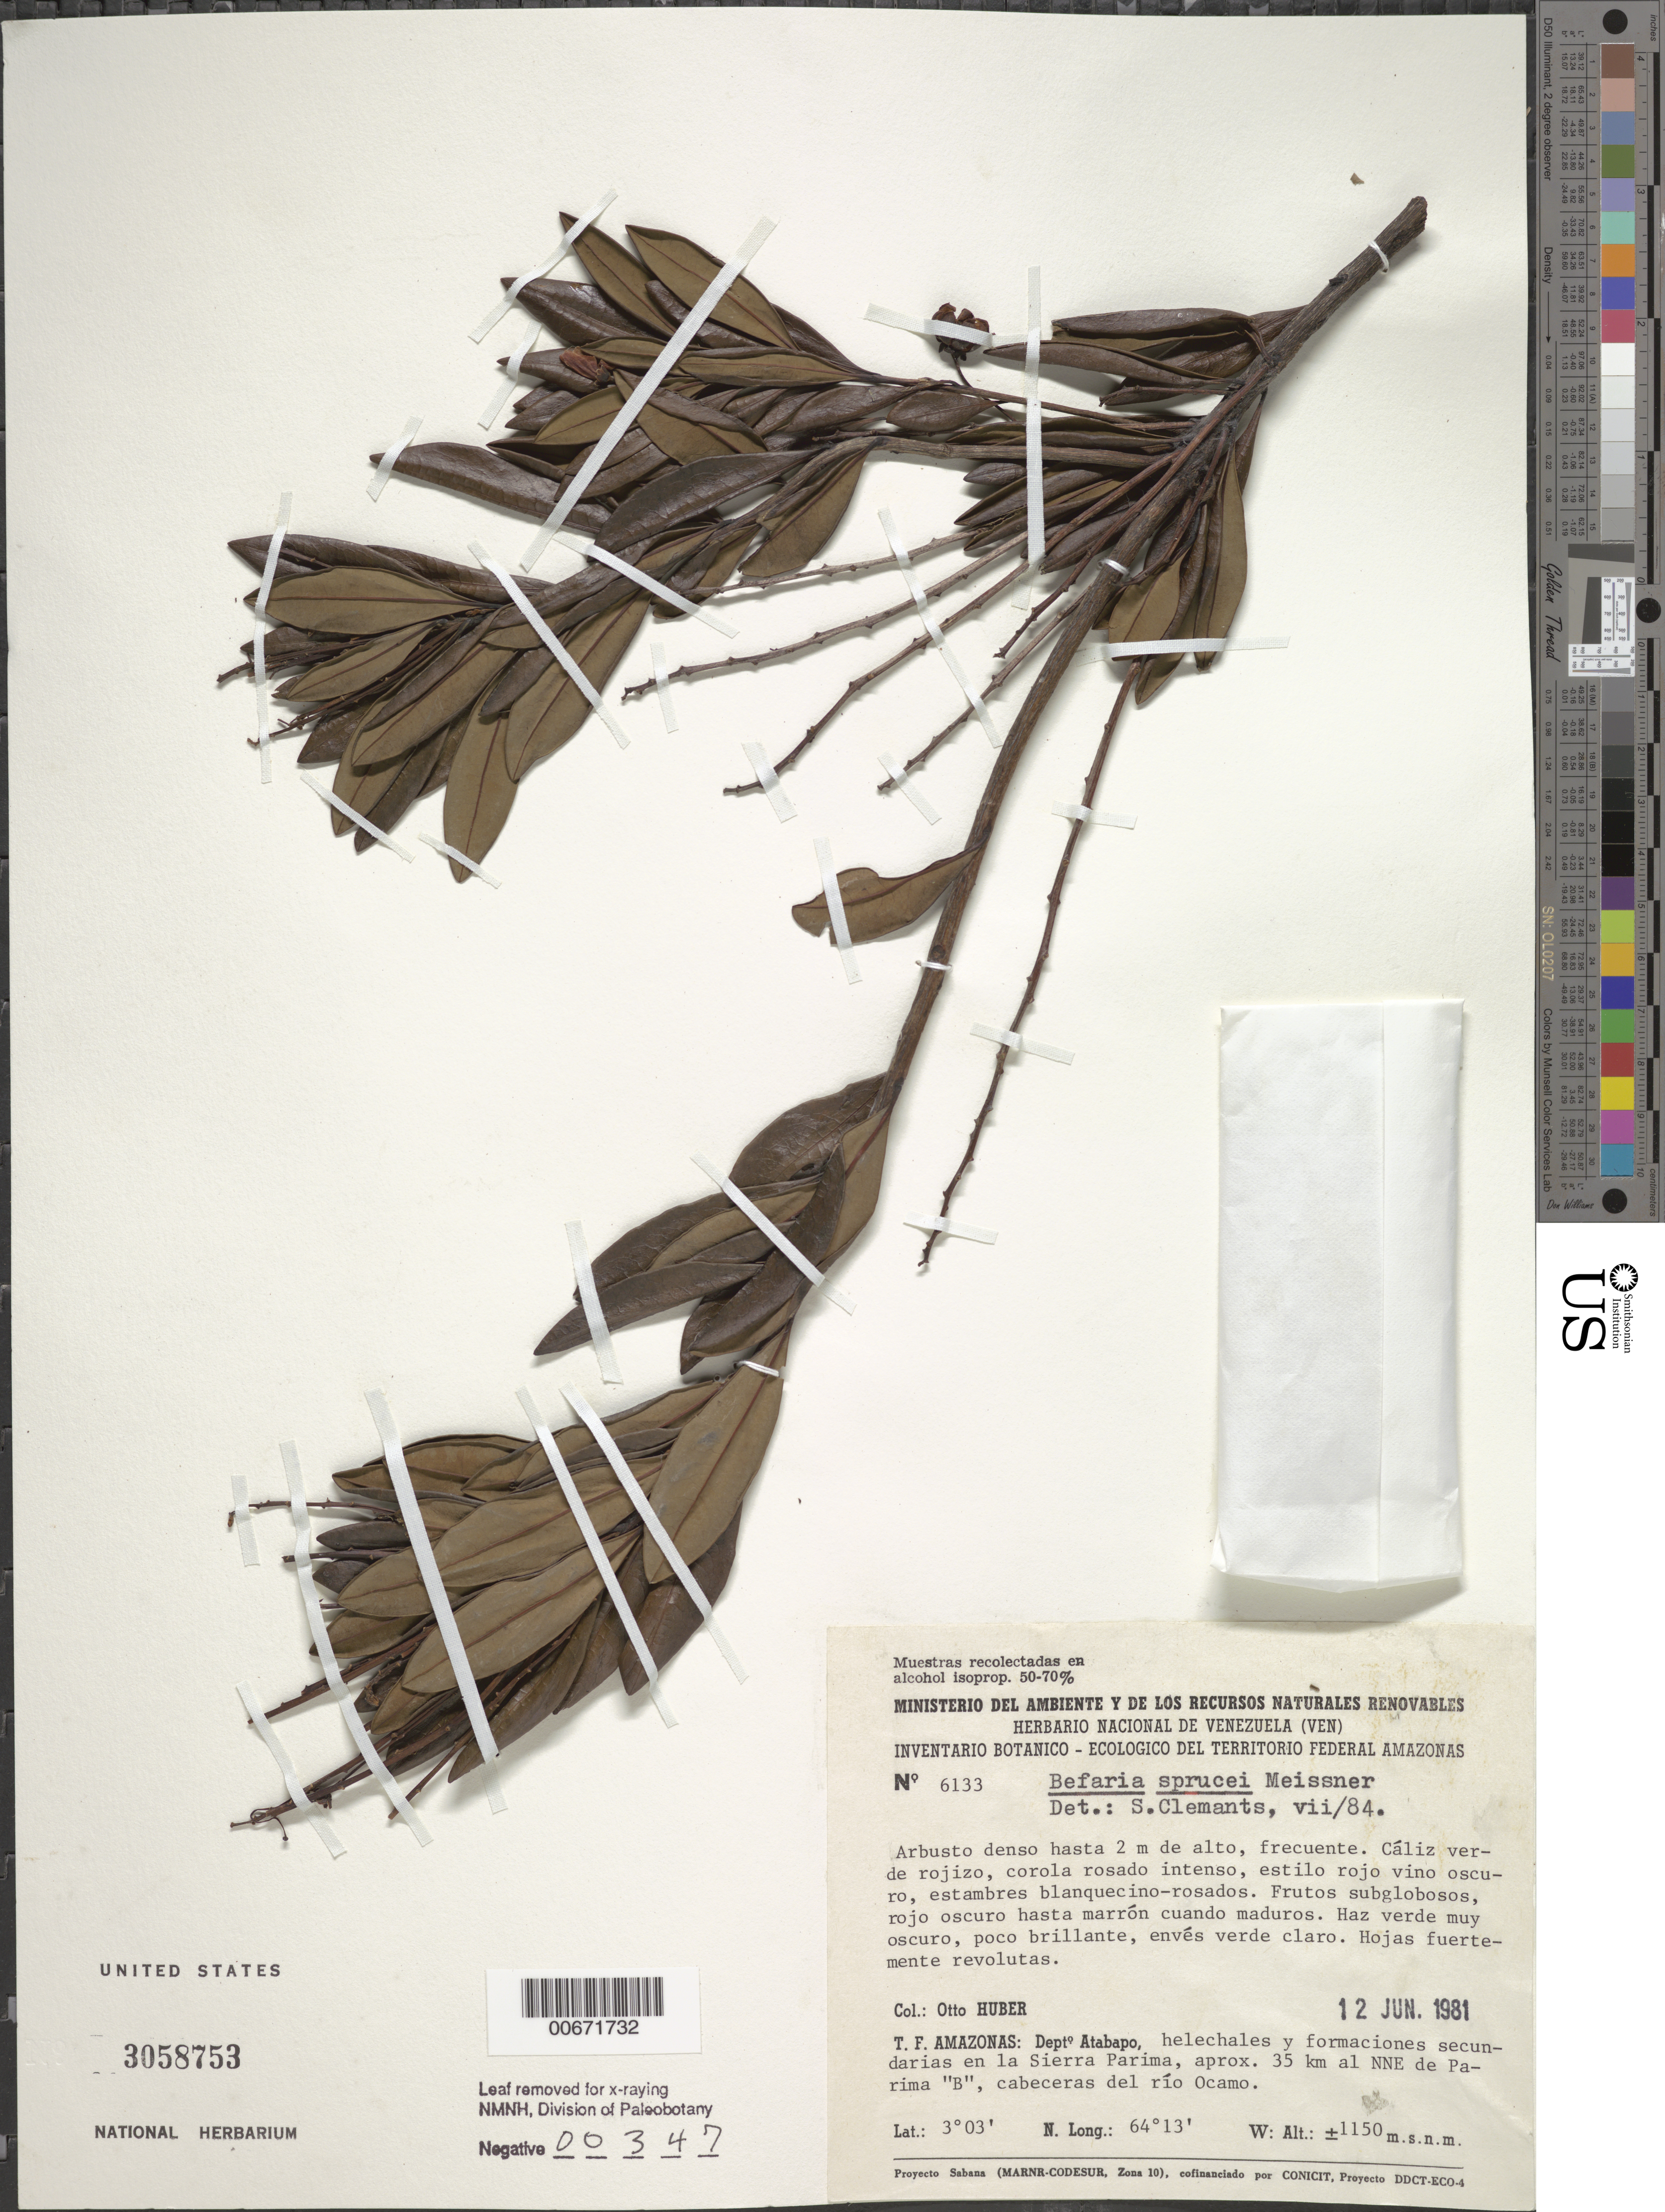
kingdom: Plantae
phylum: Tracheophyta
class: Magnoliopsida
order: Ericales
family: Ericaceae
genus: Bejaria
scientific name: Bejaria sprucei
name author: Meisn.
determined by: Clemants, S. E.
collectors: O. Huber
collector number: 6133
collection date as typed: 12-Jun-81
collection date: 1981-06-12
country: Venezuela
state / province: Amazonas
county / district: Atabapo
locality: Sierra Parima, 35 km NNE of Parima "B", cabceras del río Ocamo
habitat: Helechales y formaciones secundarias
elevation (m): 1150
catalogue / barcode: US 3058753